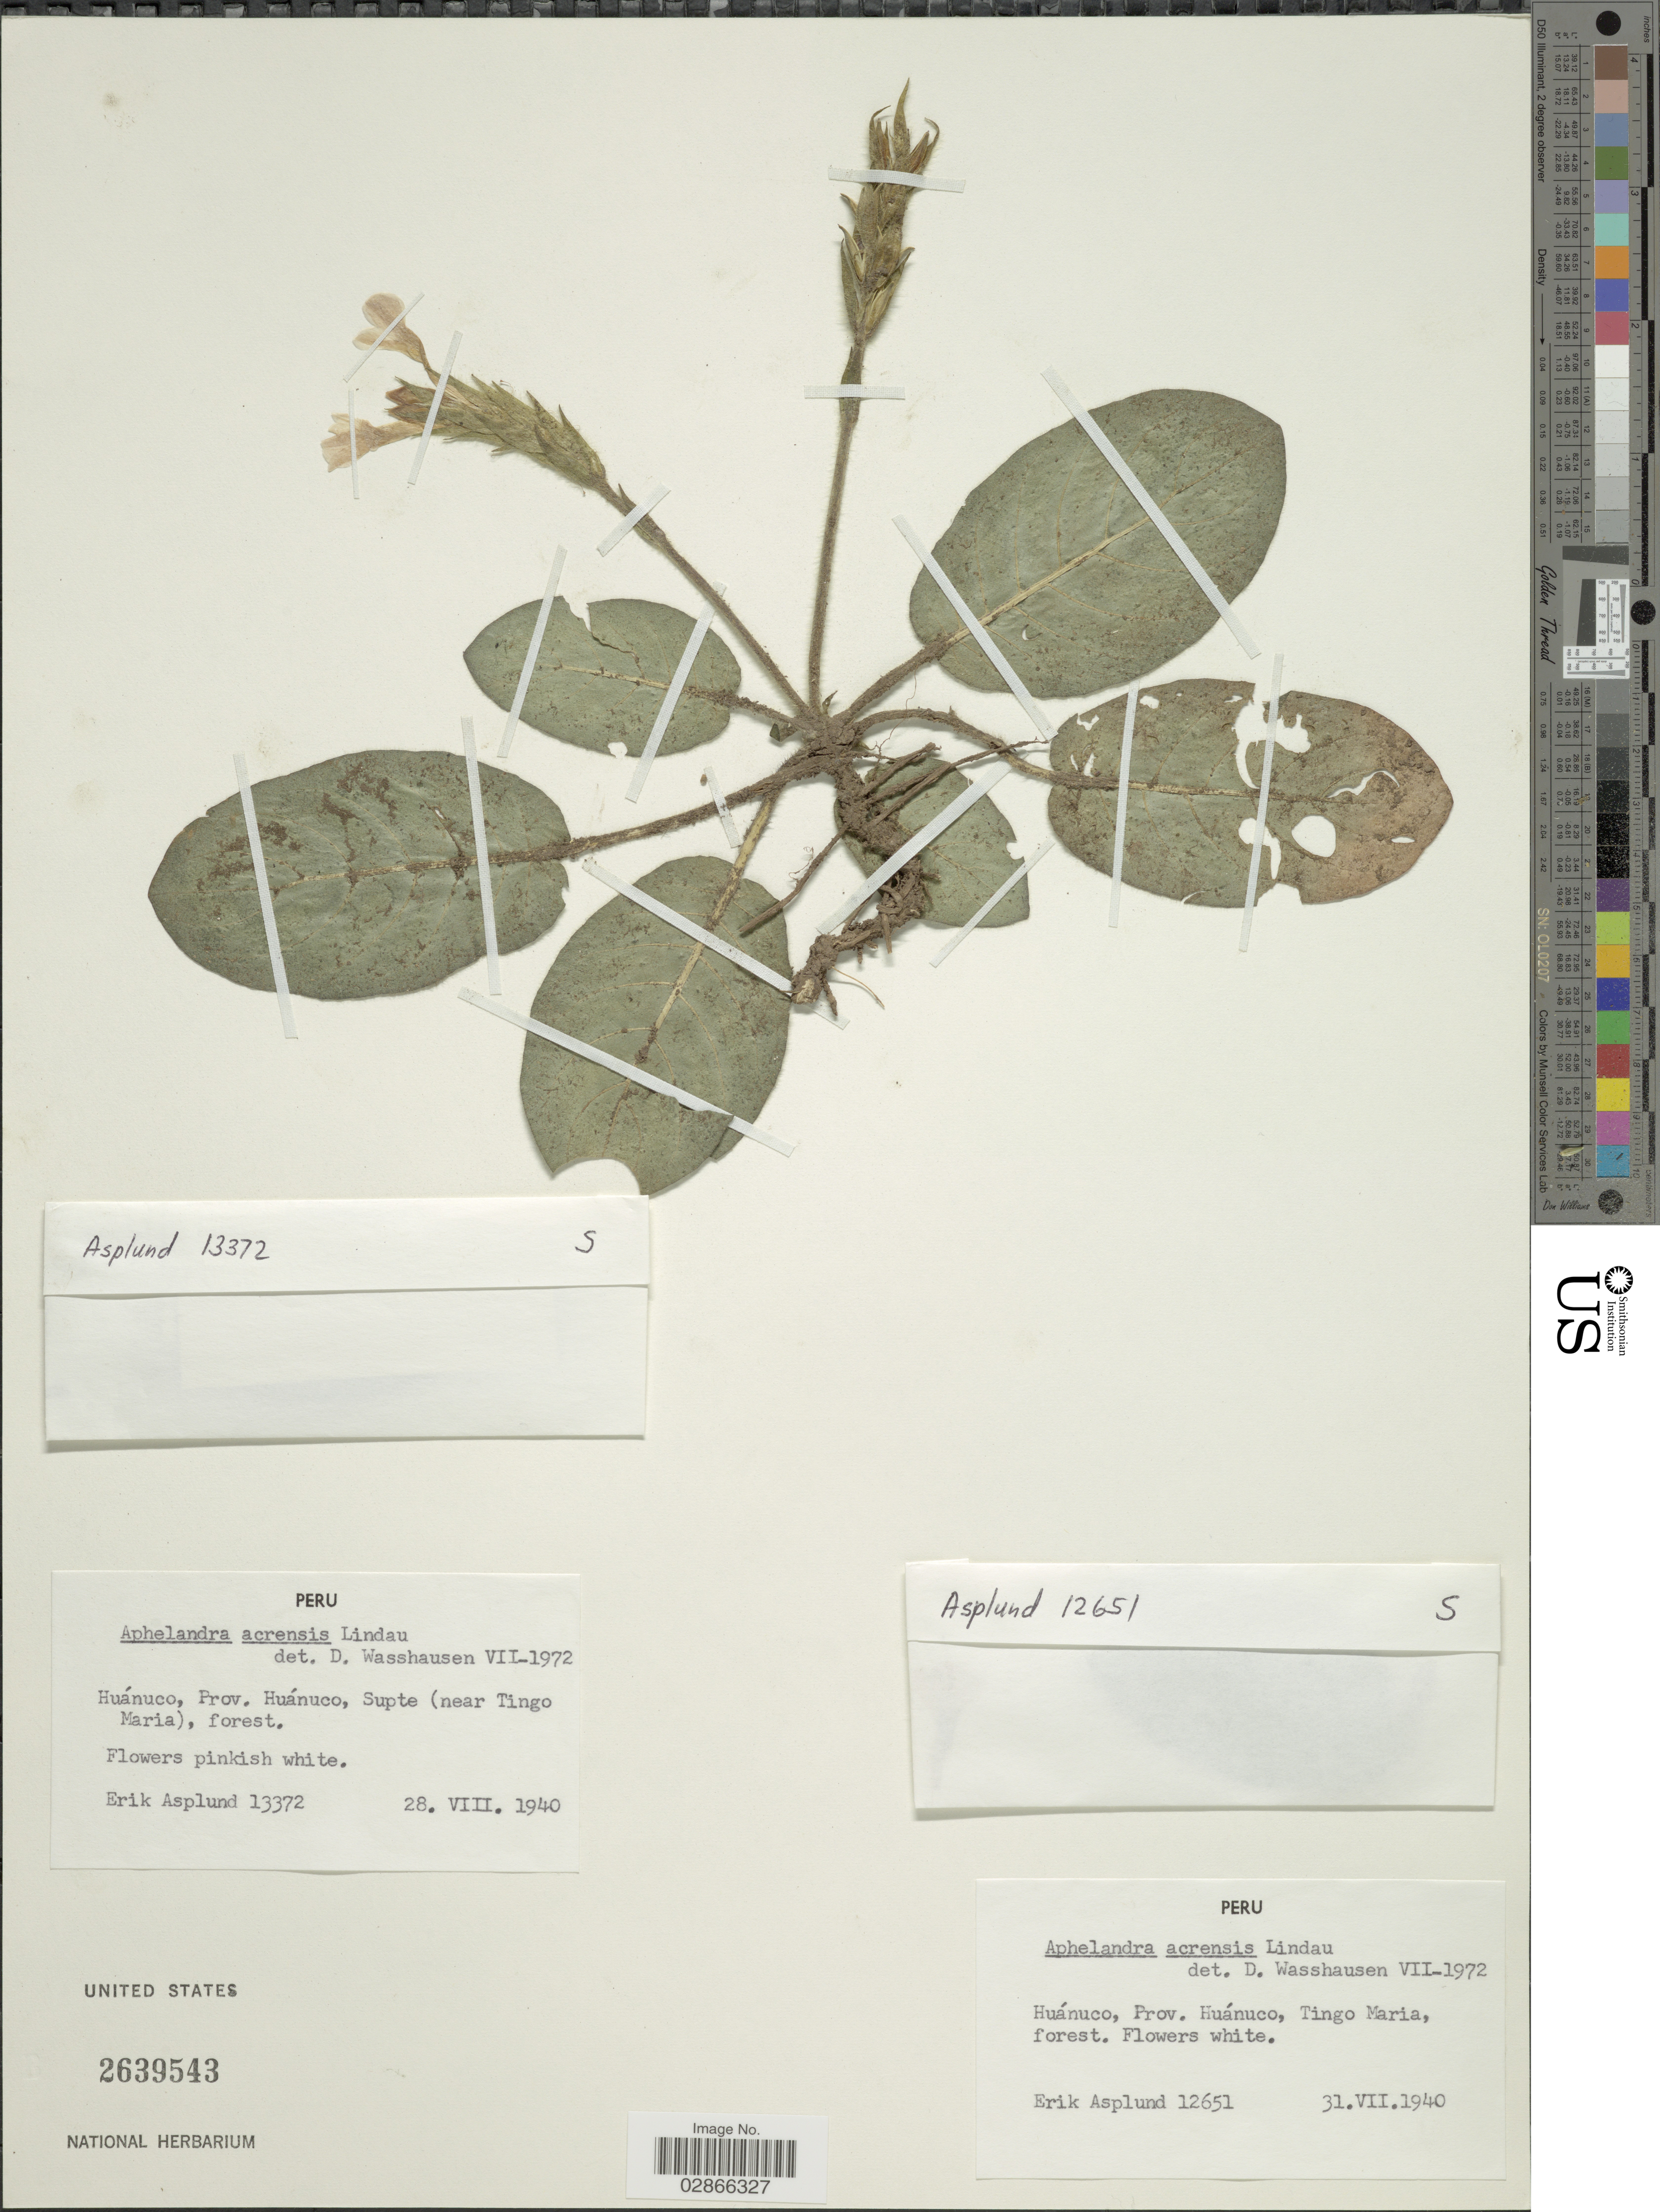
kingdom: Plantae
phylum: Tracheophyta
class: Magnoliopsida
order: Lamiales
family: Acanthaceae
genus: Aphelandra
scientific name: Aphelandra acrensis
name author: Lindau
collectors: E. Asplund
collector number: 12651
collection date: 1940-08-31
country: Peru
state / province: Huánuco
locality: Huánuco, Tingo Maria, forest.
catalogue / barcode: US 2639543-2